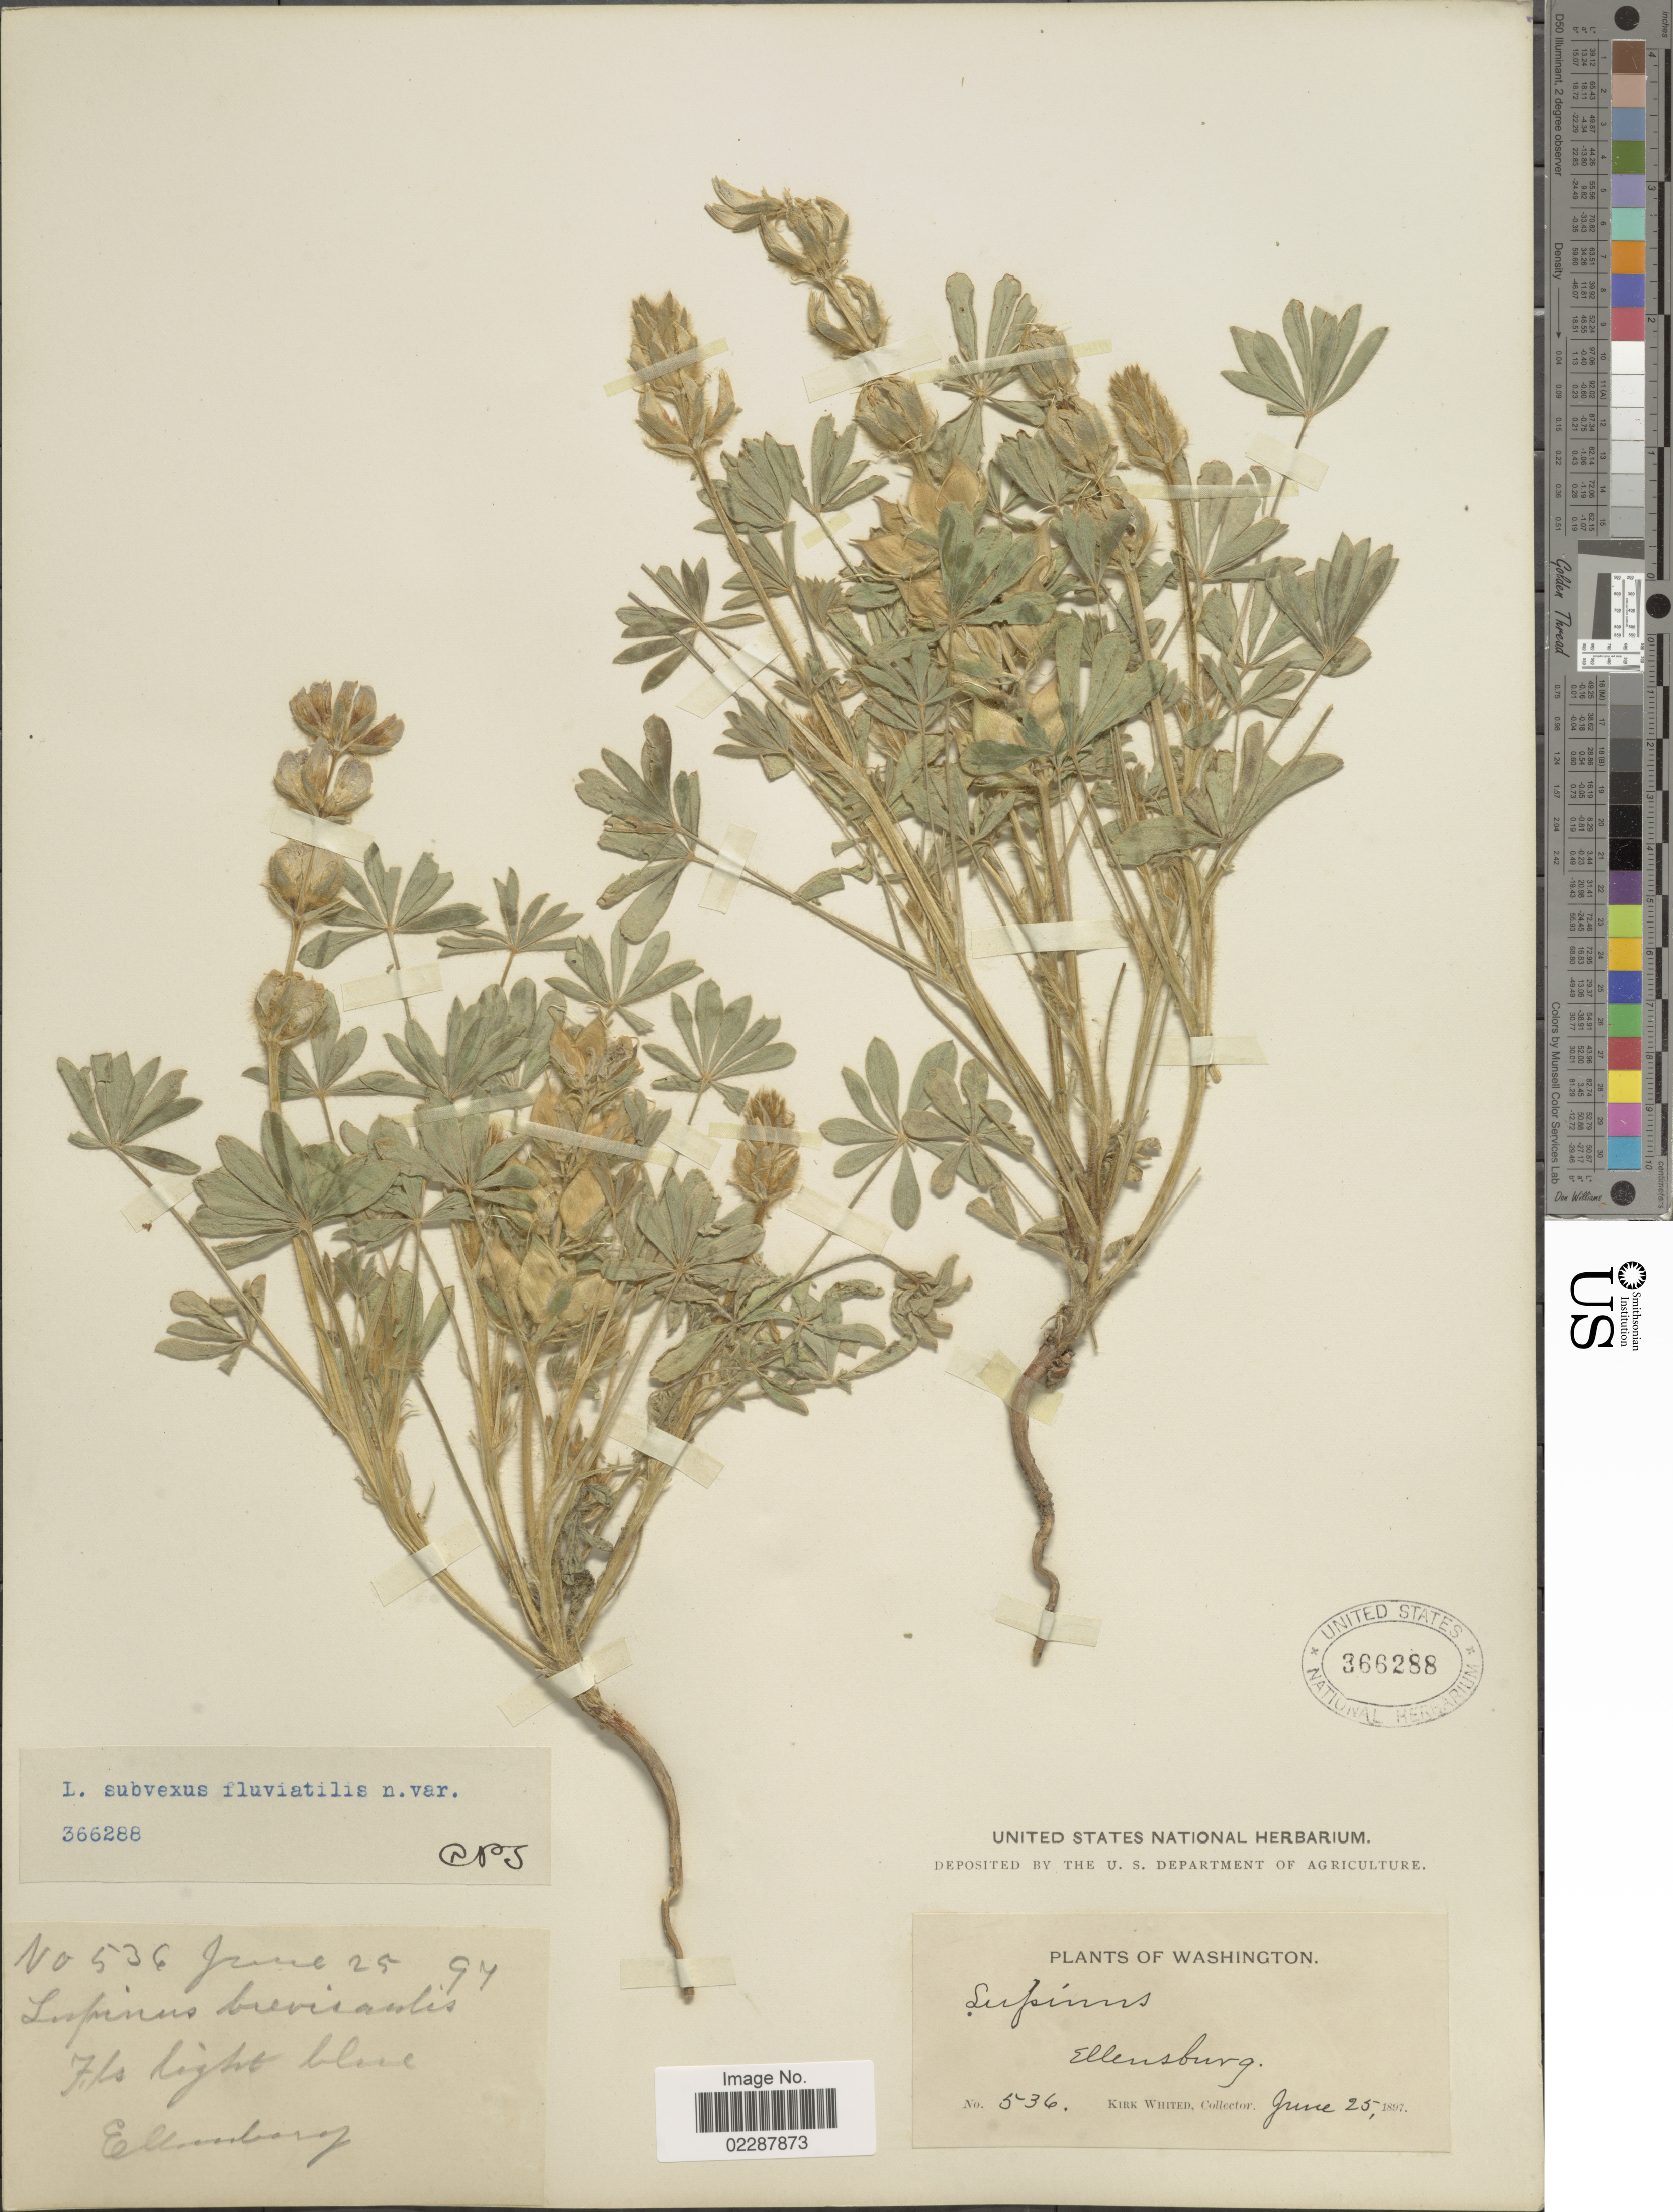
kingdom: Plantae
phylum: Tracheophyta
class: Magnoliopsida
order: Fabales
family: Fabaceae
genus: Lupinus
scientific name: Lupinus subvexus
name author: C.P. Sm.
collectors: K. Whited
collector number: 536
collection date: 1897-06-25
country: United States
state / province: Washington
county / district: Kittitas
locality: Ellensburg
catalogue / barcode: US 366288